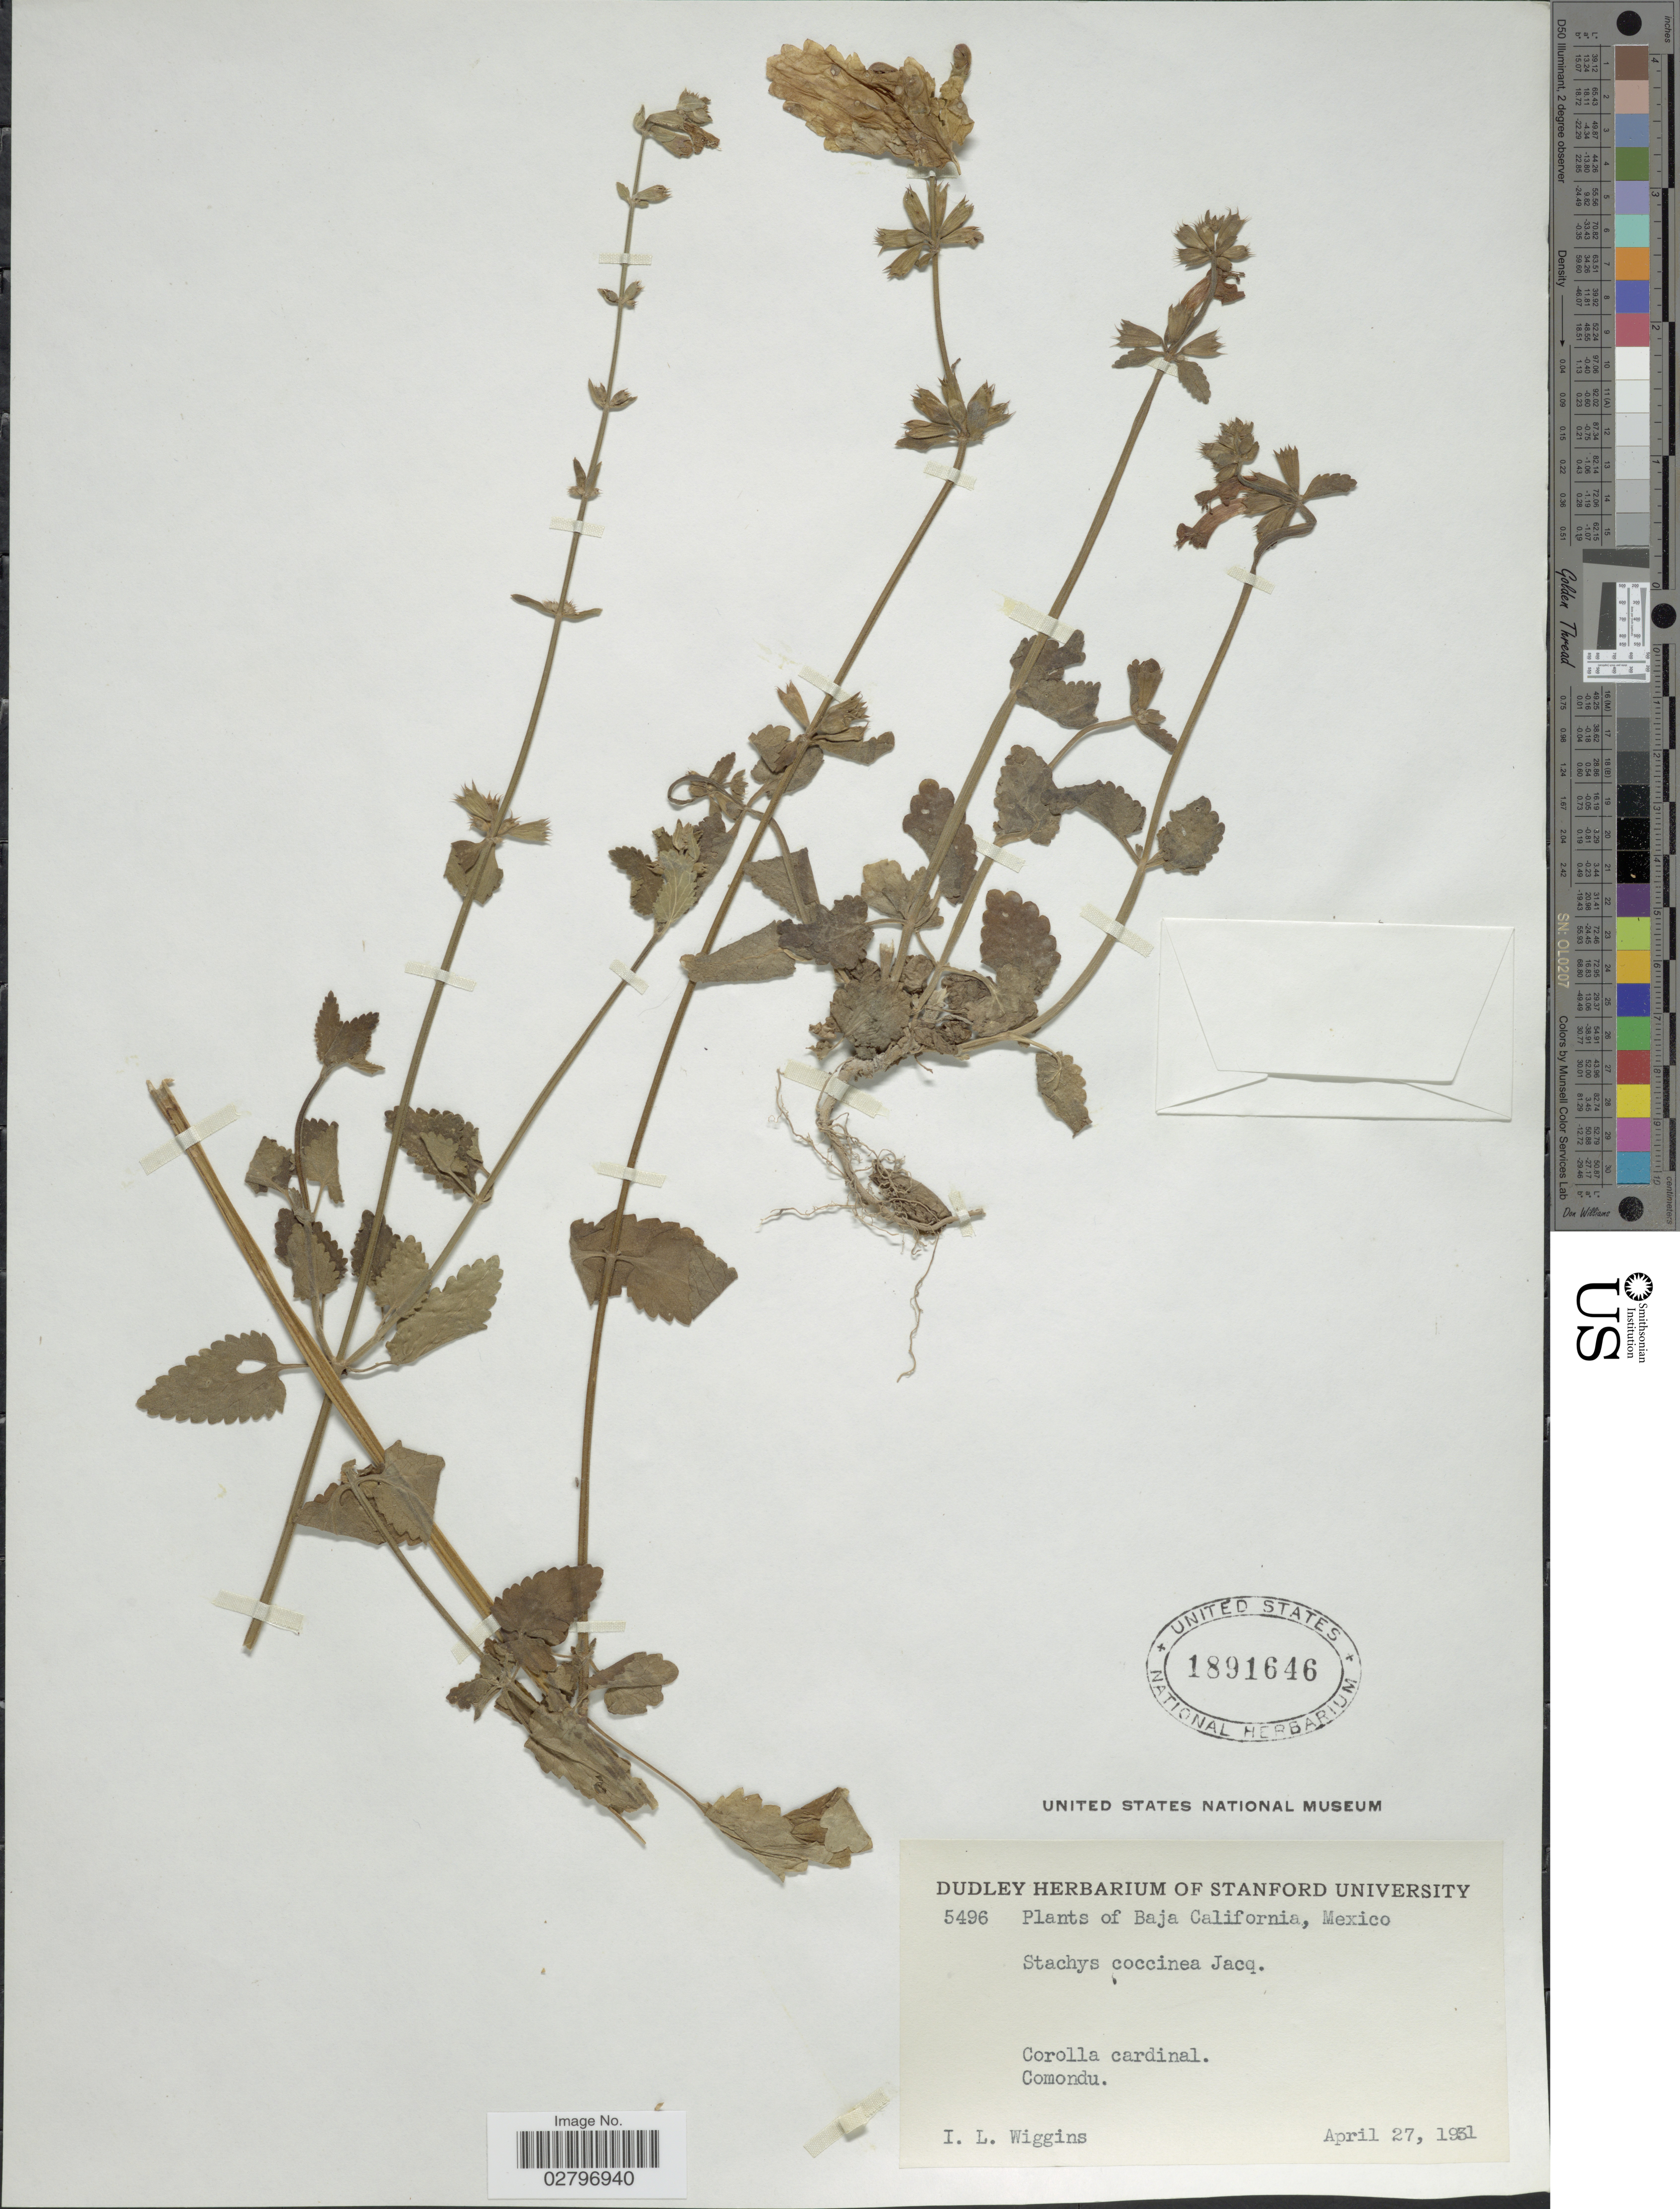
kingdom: Plantae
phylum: Tracheophyta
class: Magnoliopsida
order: Lamiales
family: Lamiaceae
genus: Stachys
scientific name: Stachys coccinea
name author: Ortega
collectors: I. L. Wiggins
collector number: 5496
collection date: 1931-04-27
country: Mexico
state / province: Baja California Sur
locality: Comondu.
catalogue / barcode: US 1891646